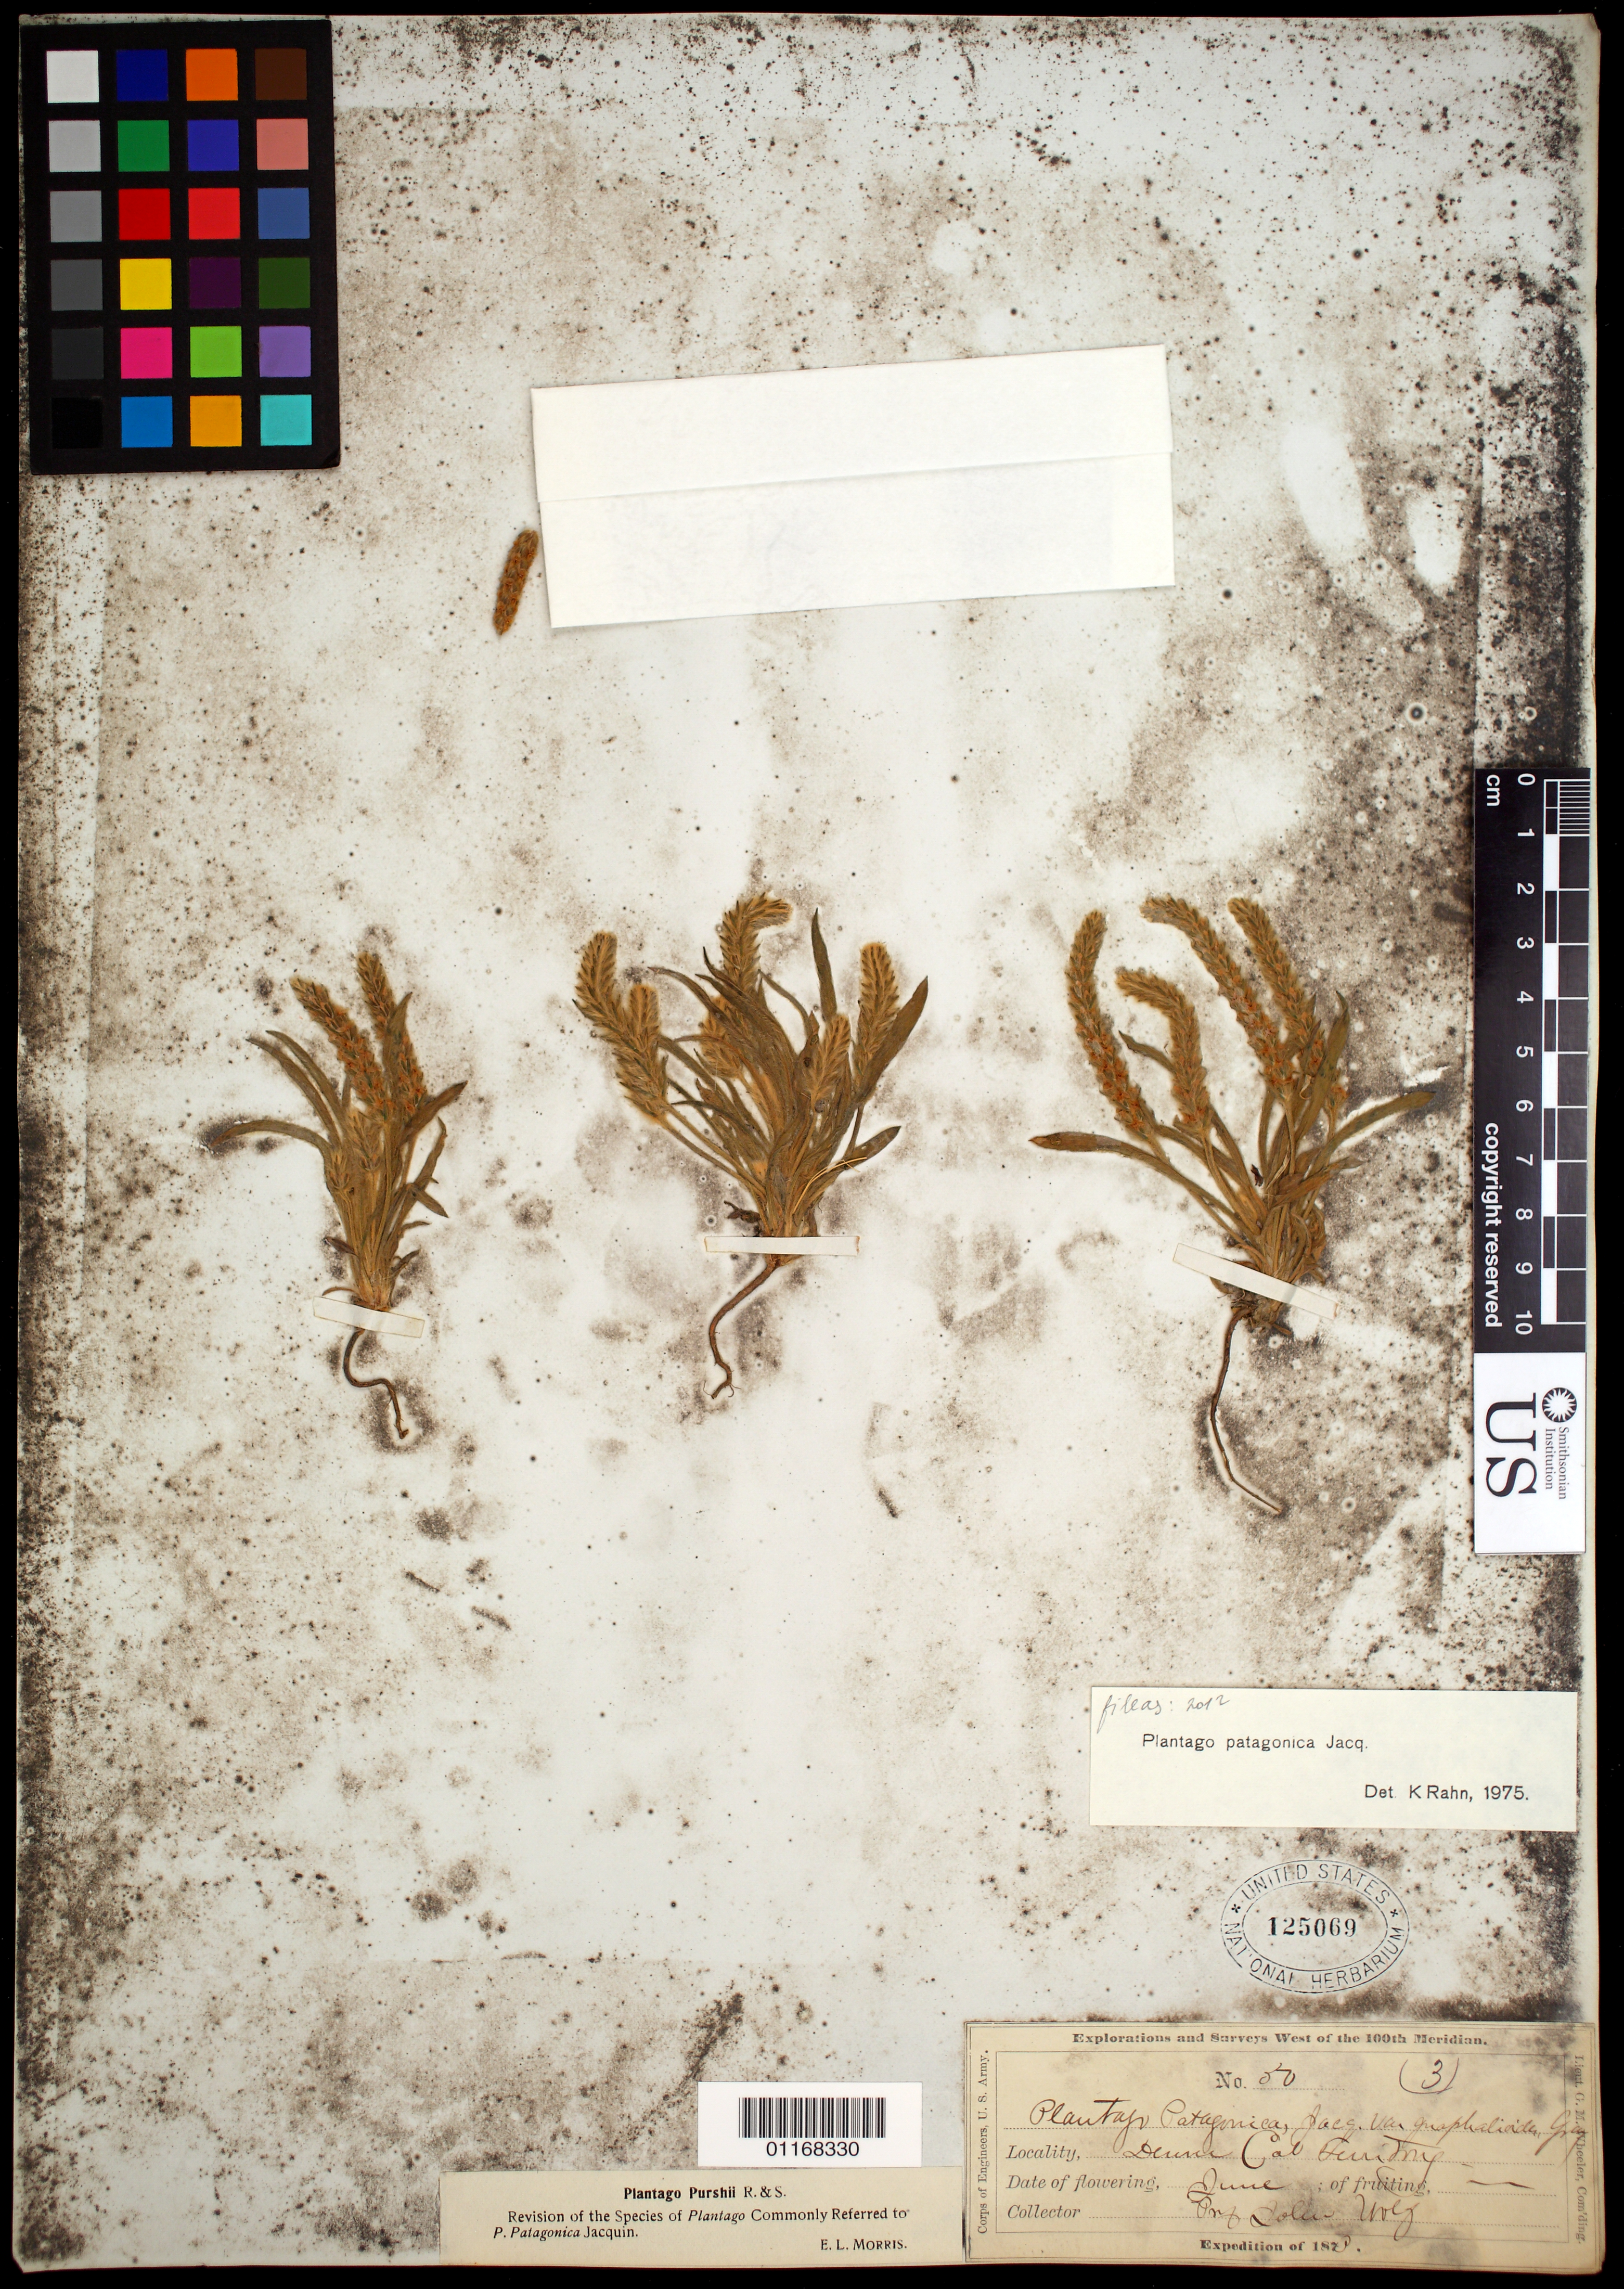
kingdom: Plantae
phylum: Tracheophyta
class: Magnoliopsida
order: Lamiales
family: Plantaginaceae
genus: Plantago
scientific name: Plantago patagonica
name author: Jacq.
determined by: Rahn, Knud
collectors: J. Wolf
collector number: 50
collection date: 1873-06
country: United States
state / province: Colorado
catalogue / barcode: US 125069